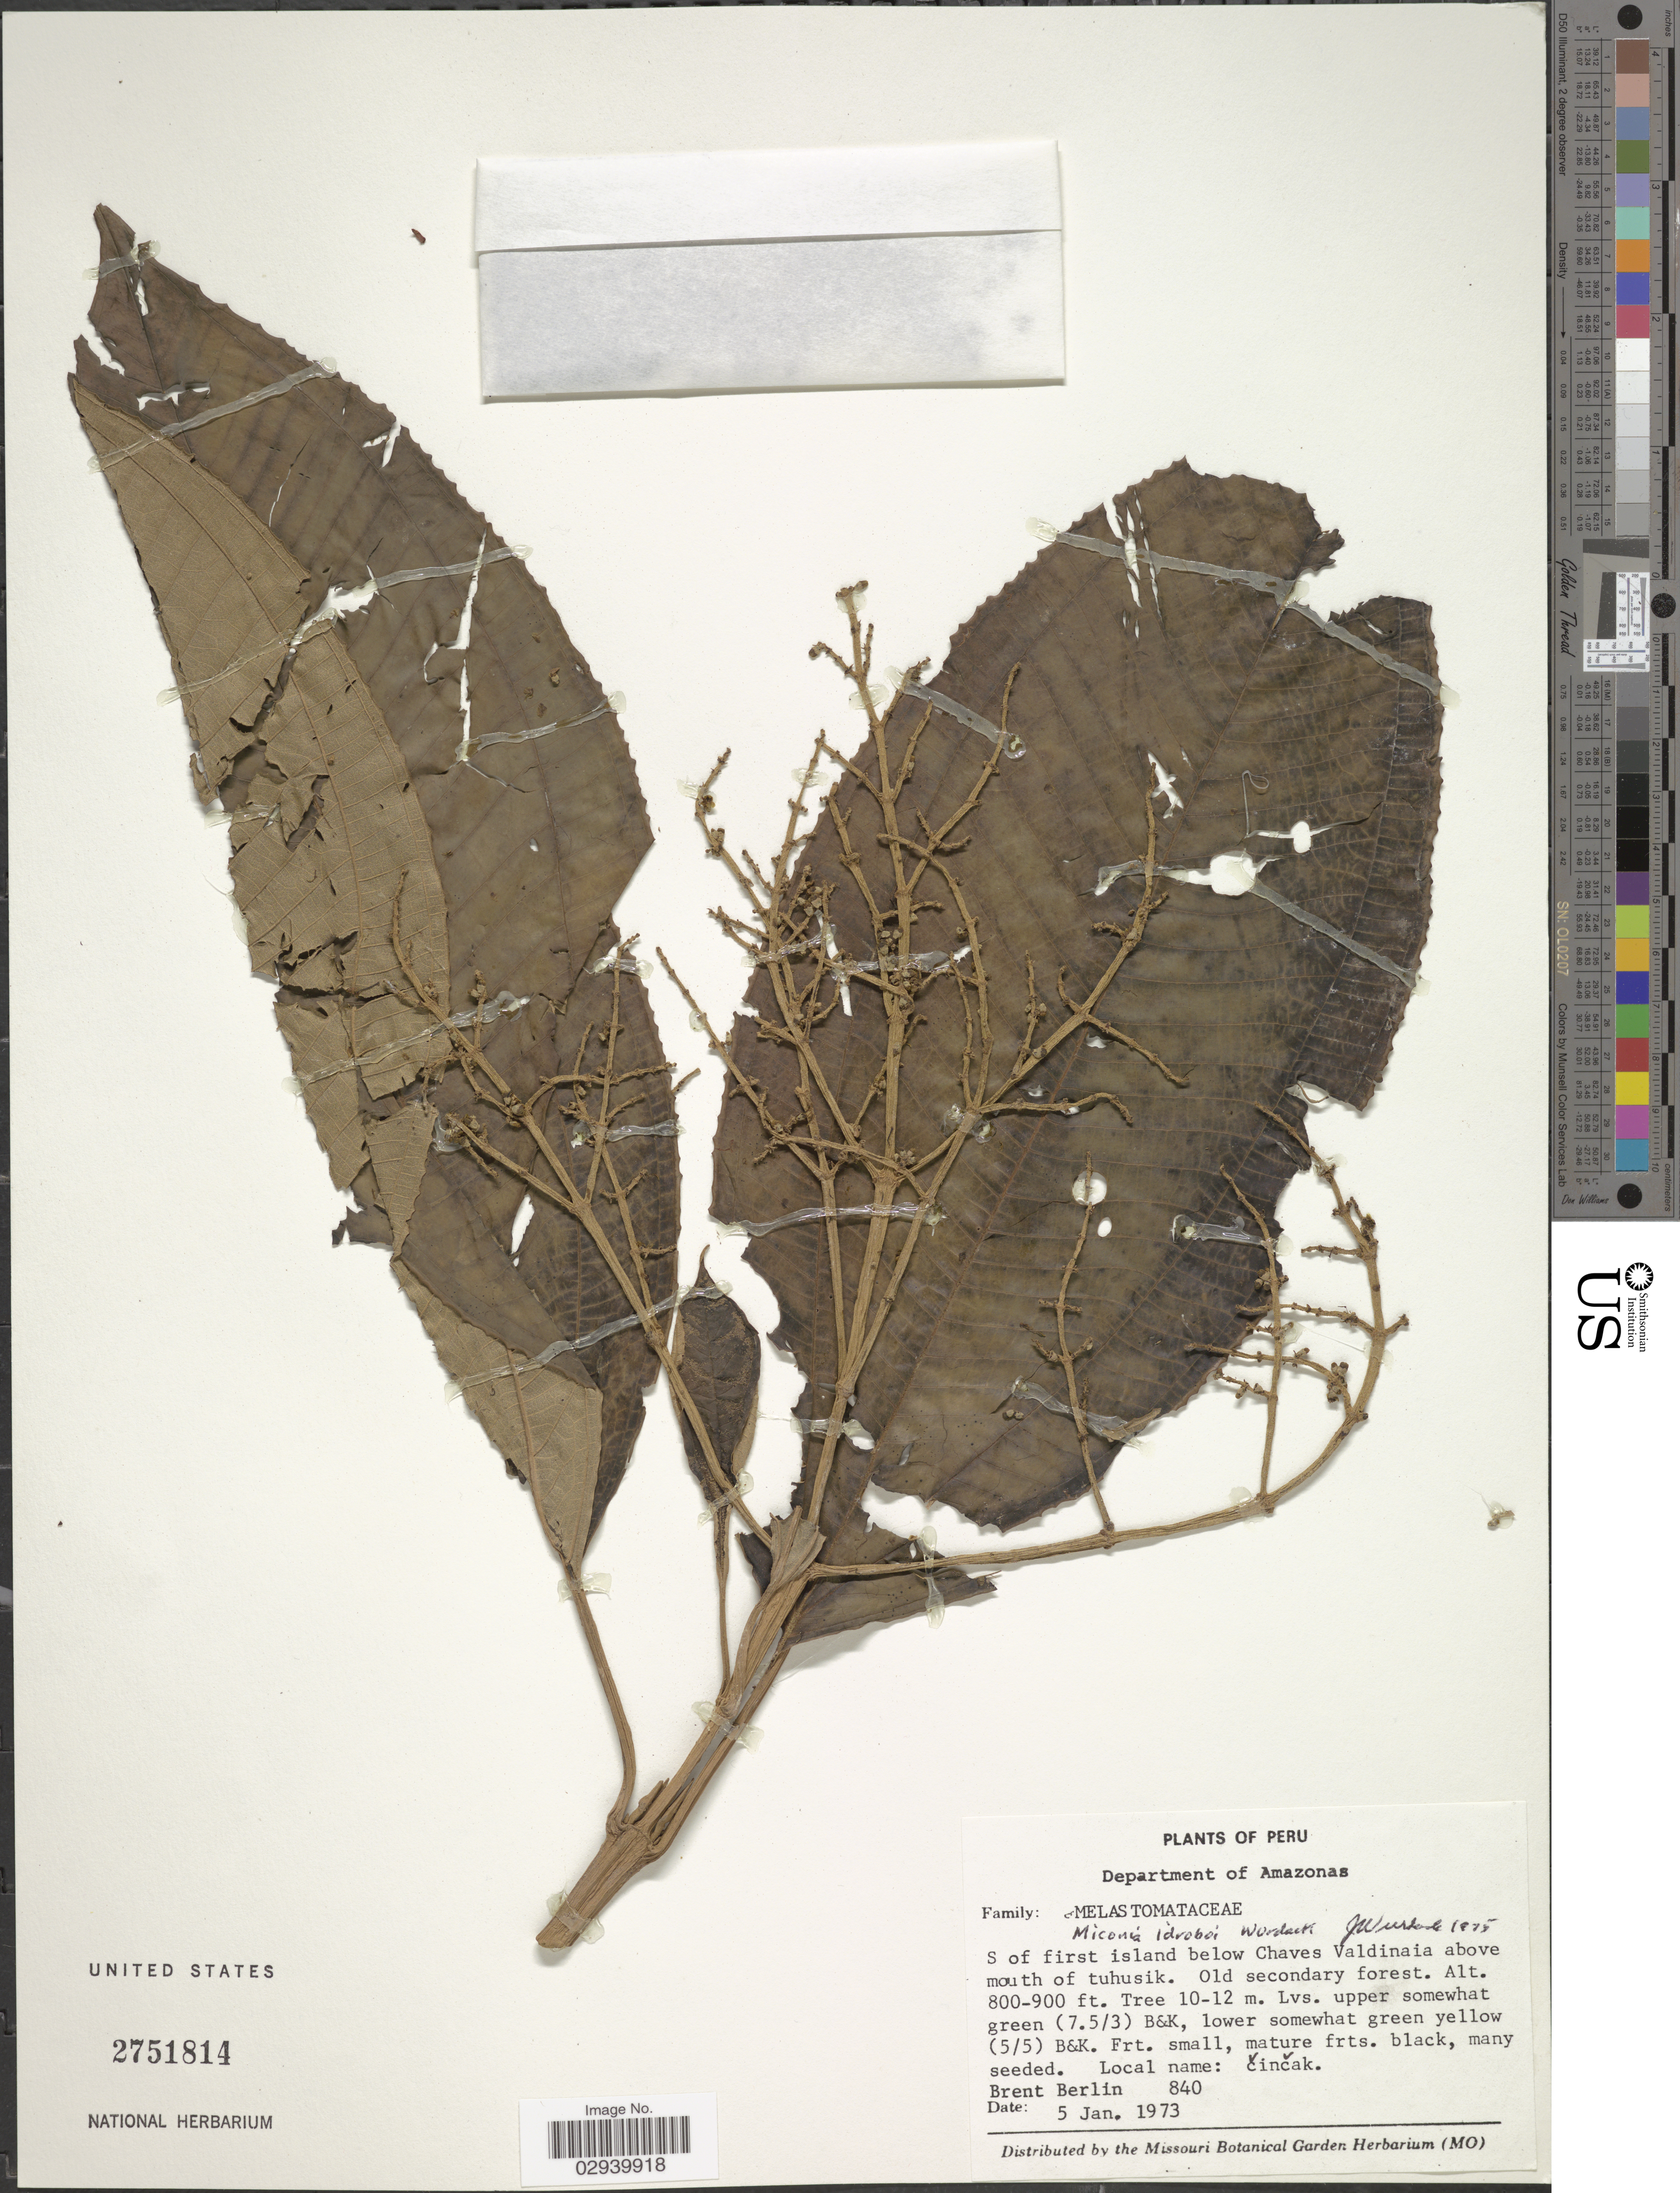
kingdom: Plantae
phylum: Tracheophyta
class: Magnoliopsida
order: Myrtales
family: Melastomataceae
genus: Miconia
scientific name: Miconia idroboi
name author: Wurdack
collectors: B. Berlin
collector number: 840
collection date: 1973-01-05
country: Peru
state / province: Amazonas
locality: Department of Amazonas. S of first island below Chaves Valdinaia above mouth of tuhusik.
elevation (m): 244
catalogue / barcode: US 2751814